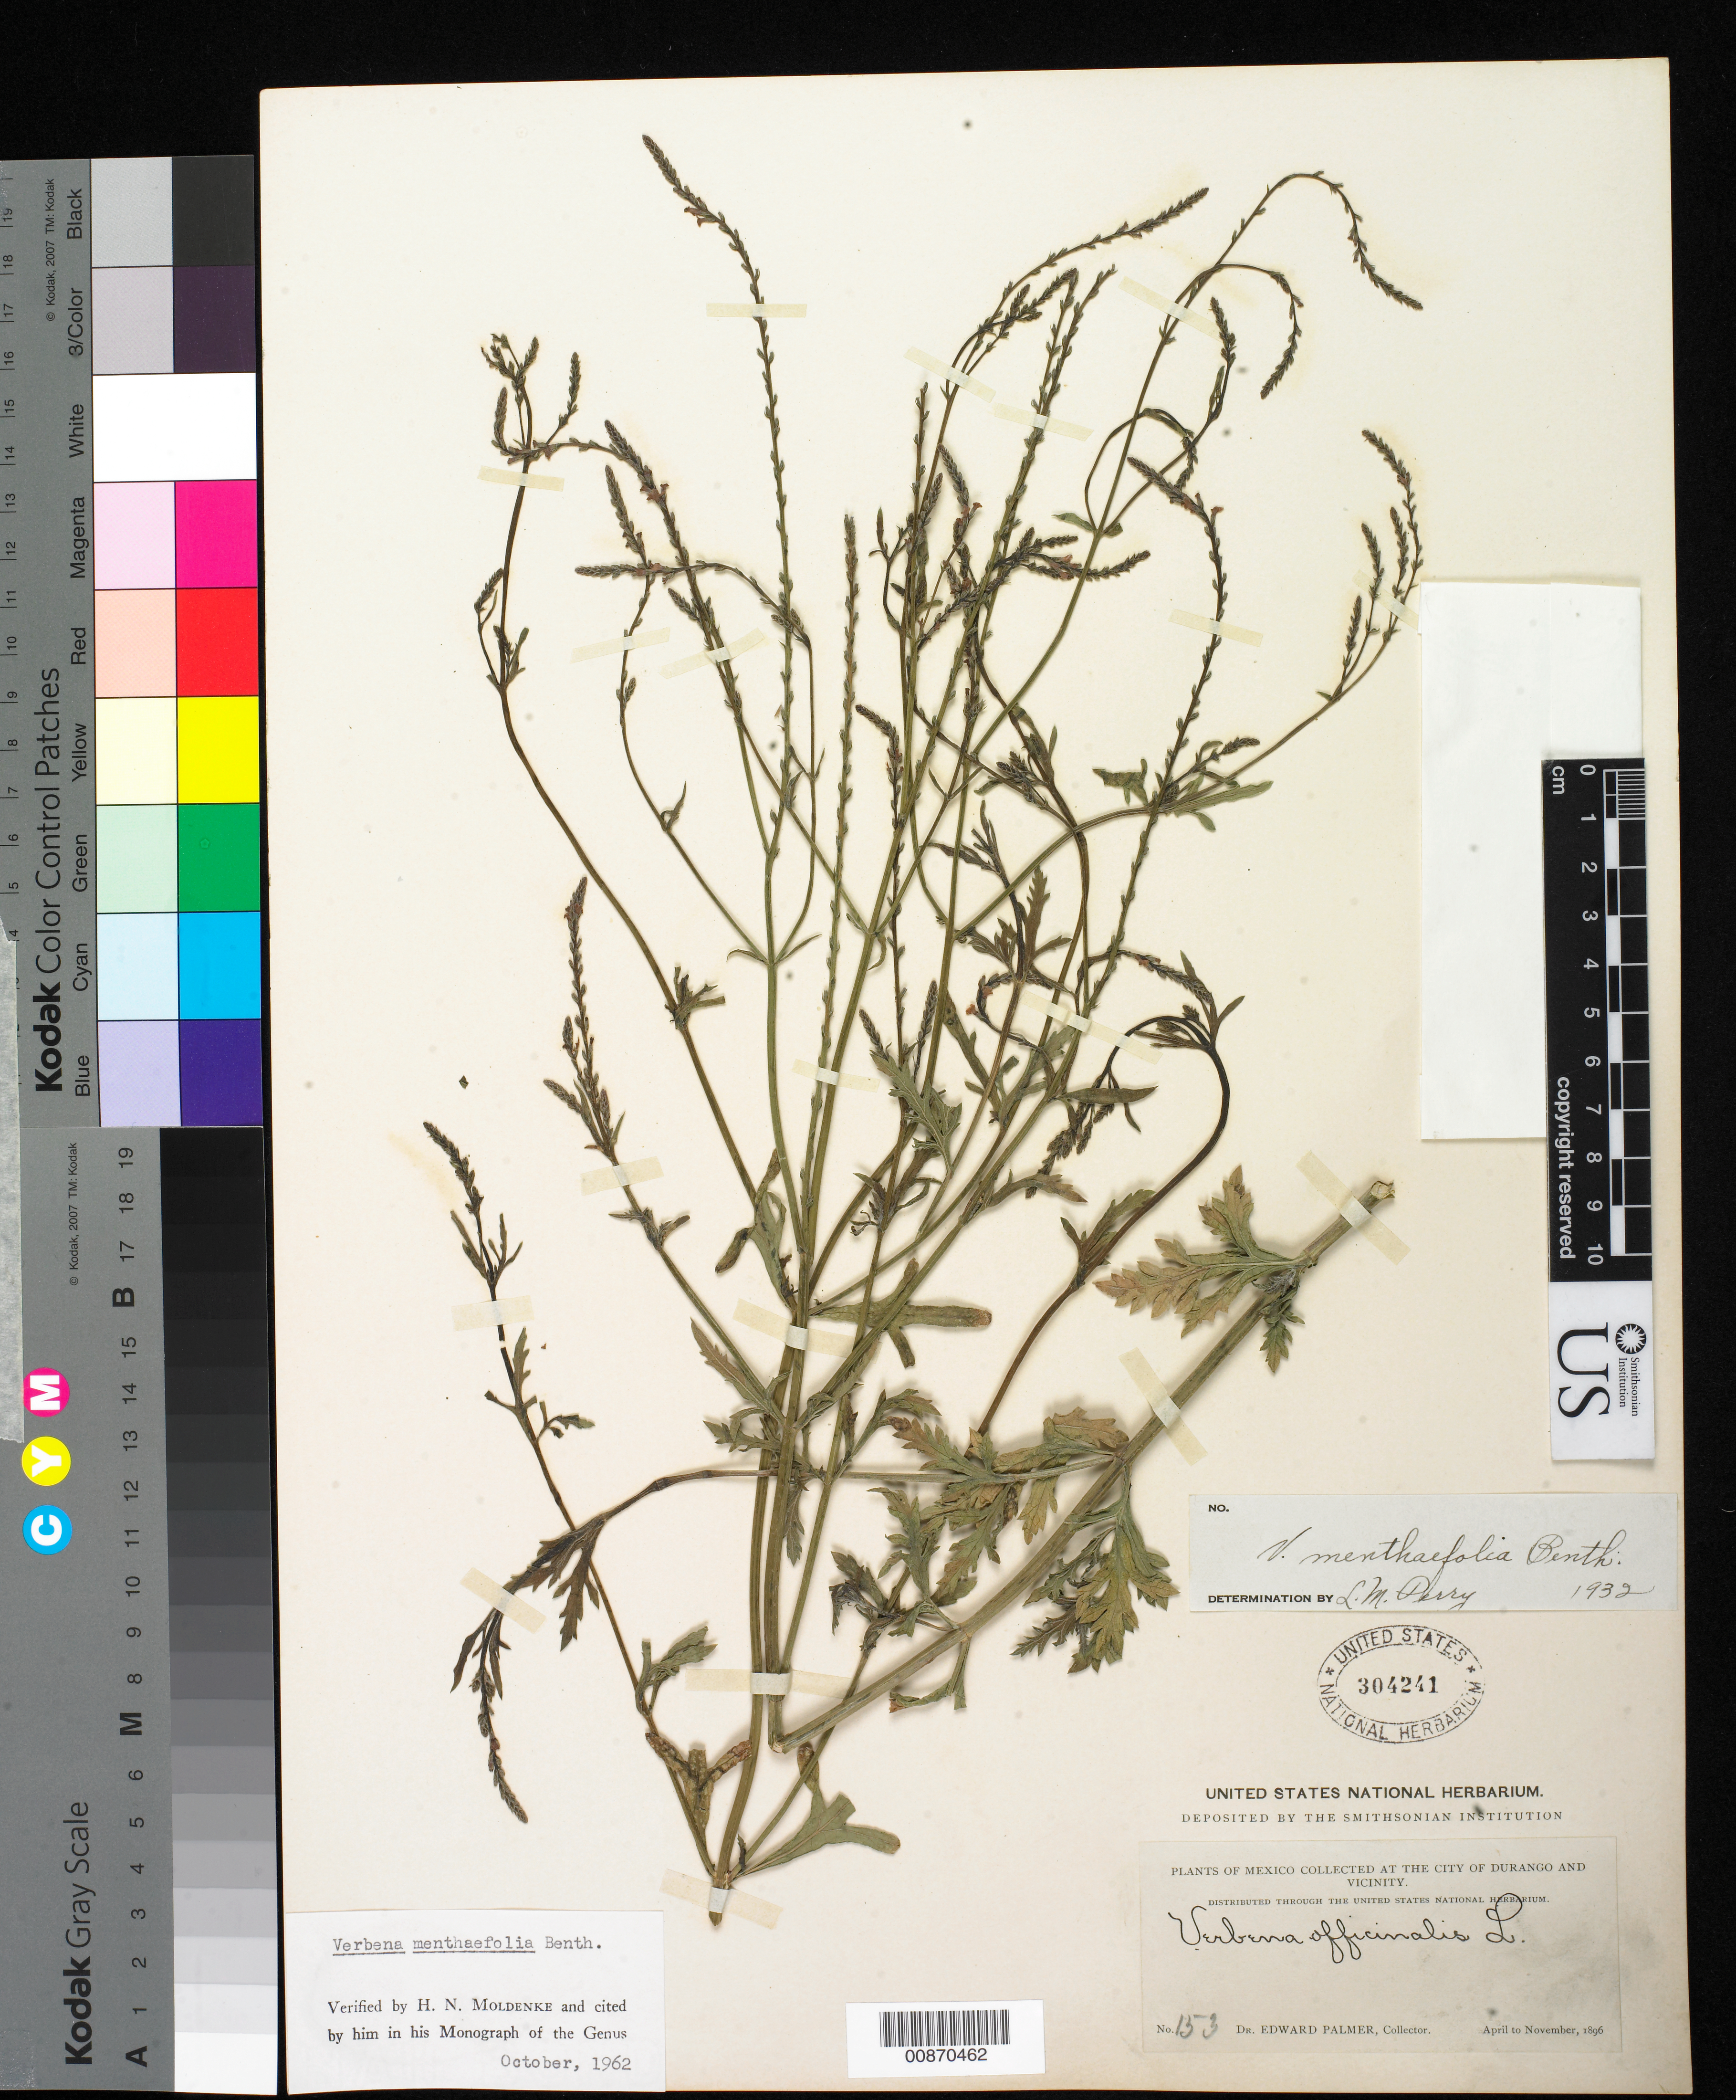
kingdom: Plantae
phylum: Tracheophyta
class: Magnoliopsida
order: Lamiales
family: Verbenaceae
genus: Verbena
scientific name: Verbena menthaefolia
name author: Benth.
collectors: E. Palmer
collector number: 153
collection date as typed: Apr 1896 to -- Nov 1896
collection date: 1896-04/1896-11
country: Mexico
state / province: Durango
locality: City of Durango and vicinity.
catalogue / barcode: US 304241